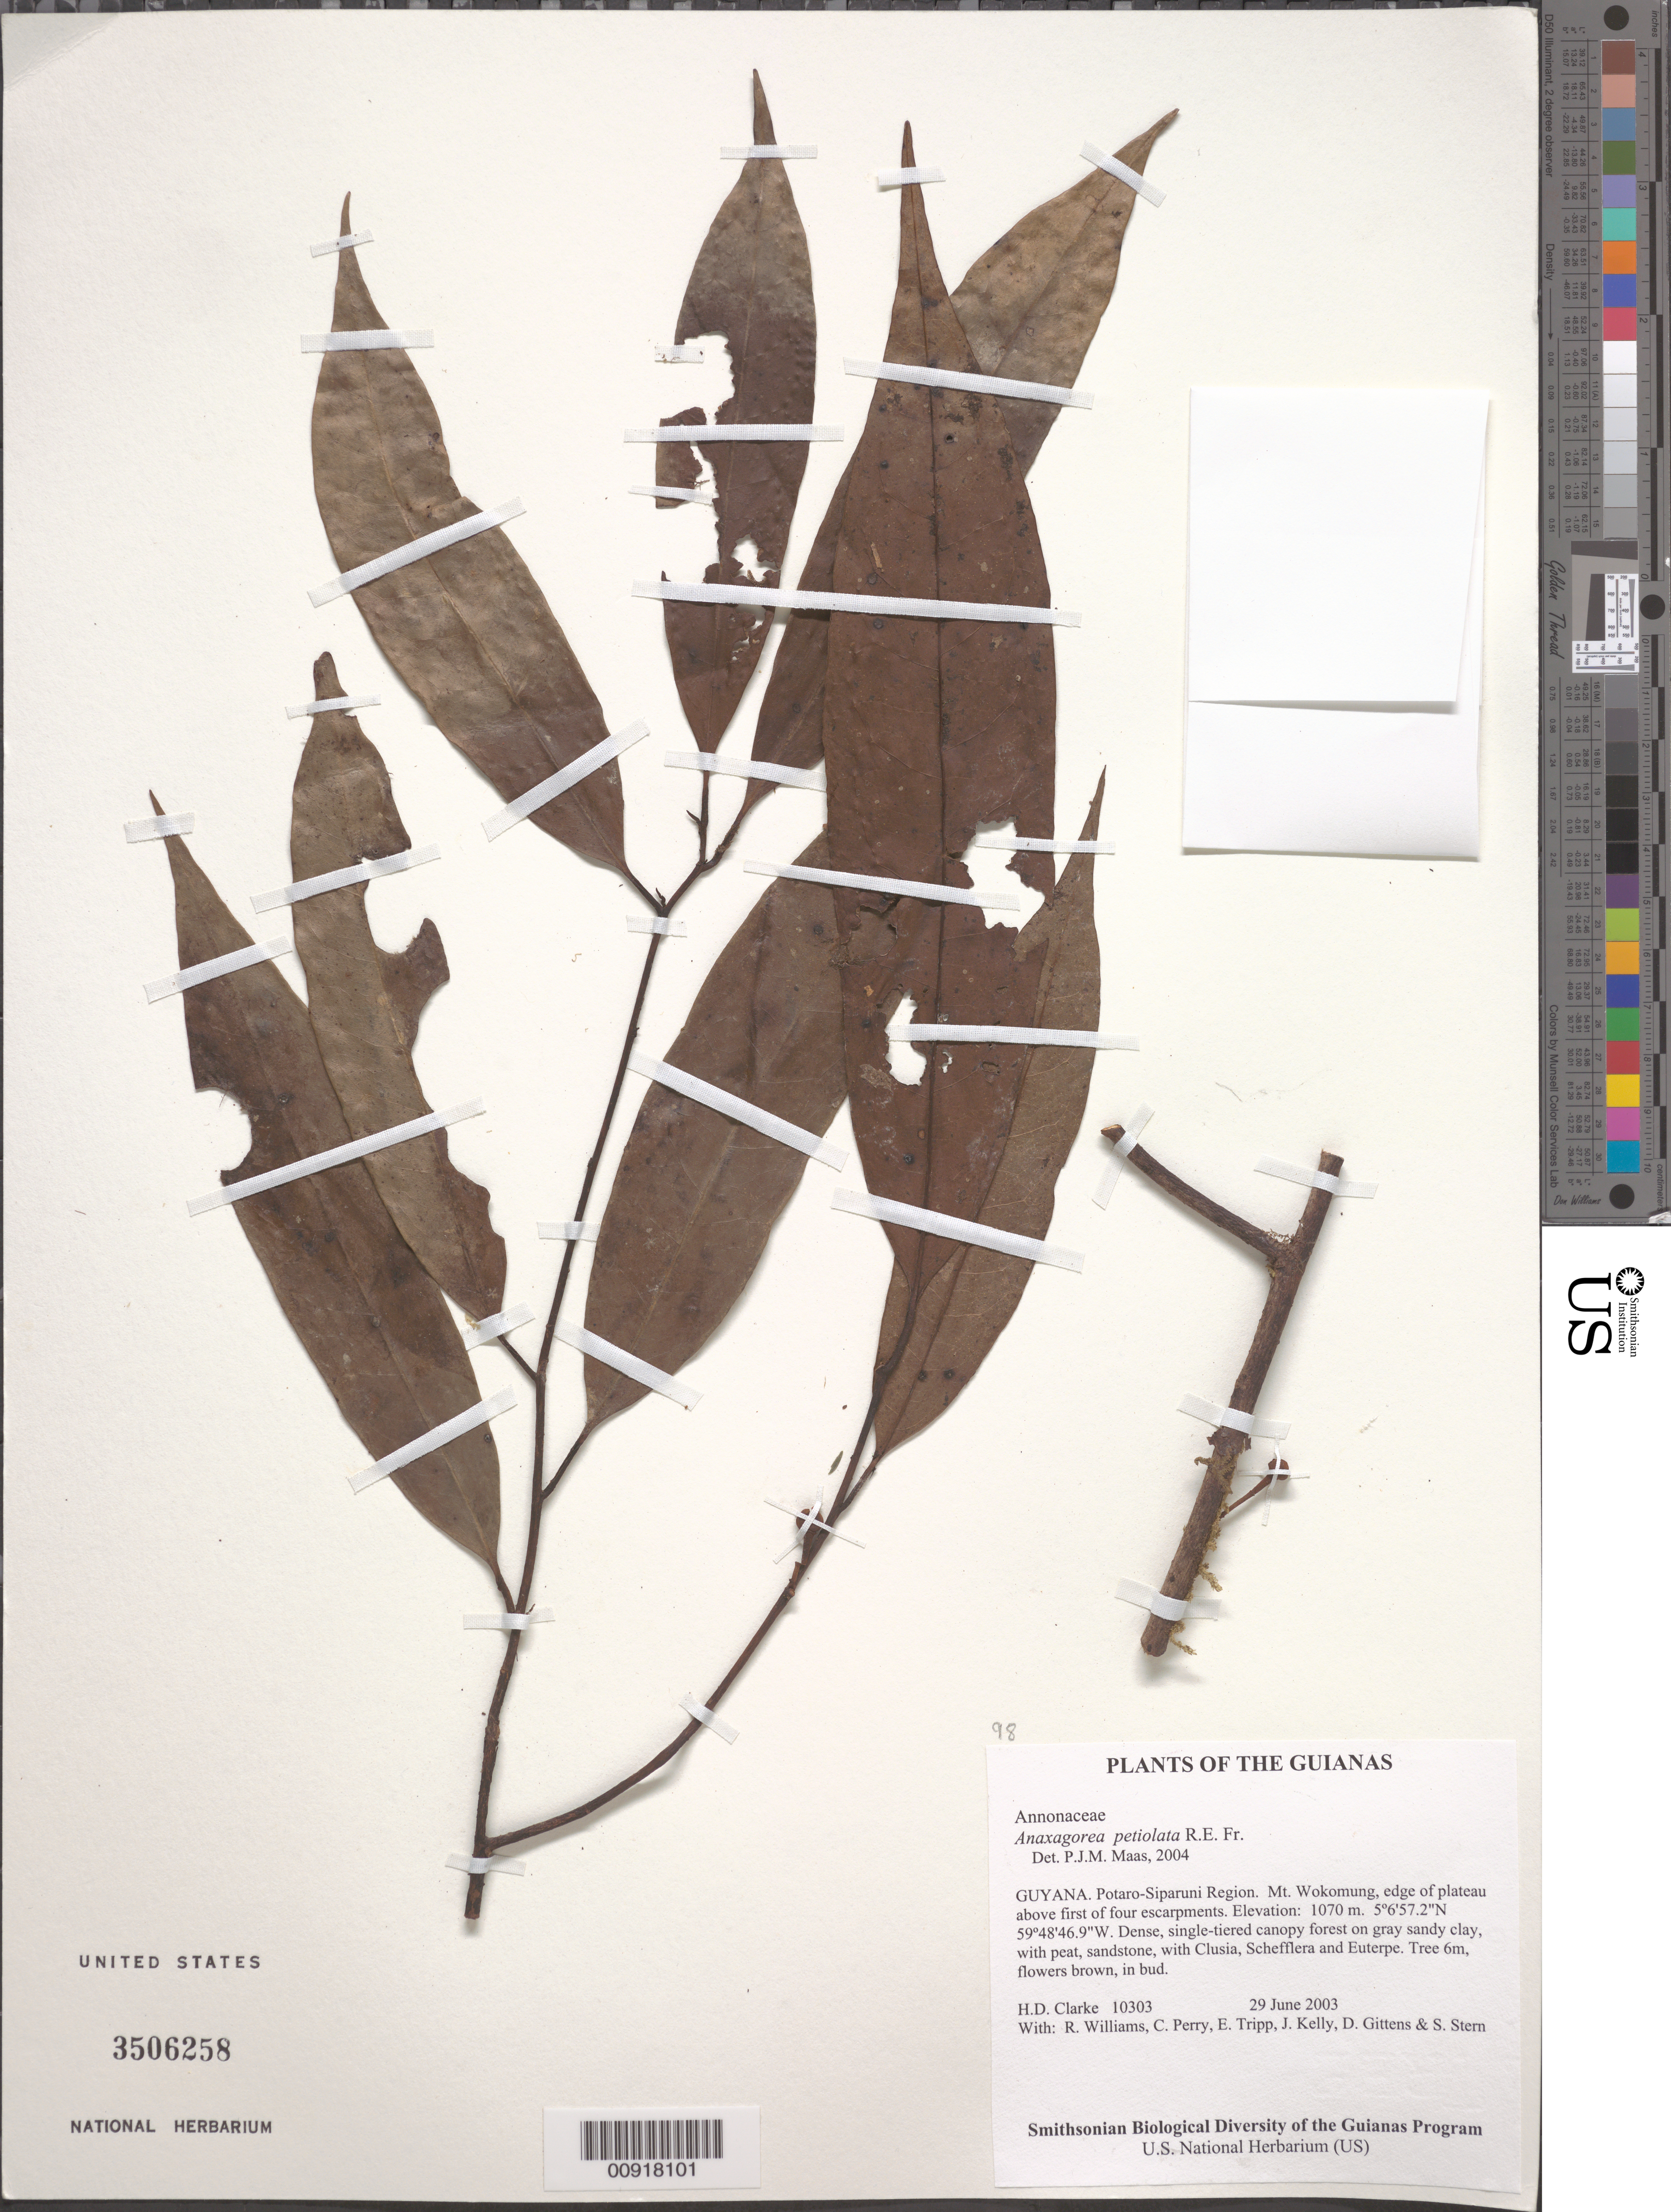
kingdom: Plantae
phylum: Tracheophyta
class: Magnoliopsida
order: Magnoliales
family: Annonaceae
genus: Anaxagorea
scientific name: Anaxagorea petiolata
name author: R.E. Fr.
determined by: Maas, Paul J. M.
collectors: H. D. Clarke, R. Williams, C. Perry, E. Tripp, J. Kelly, D. Gittens & S. R. Stern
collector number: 10303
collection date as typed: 29 June 2003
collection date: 2003-06-29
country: Guyana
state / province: Potaro-Siparuni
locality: Mt. Wokomung, edge of plateau above first of four escarpments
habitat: Dense, single-tiered canopy forest on gray sandy clay, with peat, sandstone, with Clusia, Schefflera and Euterpe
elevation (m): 1070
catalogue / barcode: US 3506258